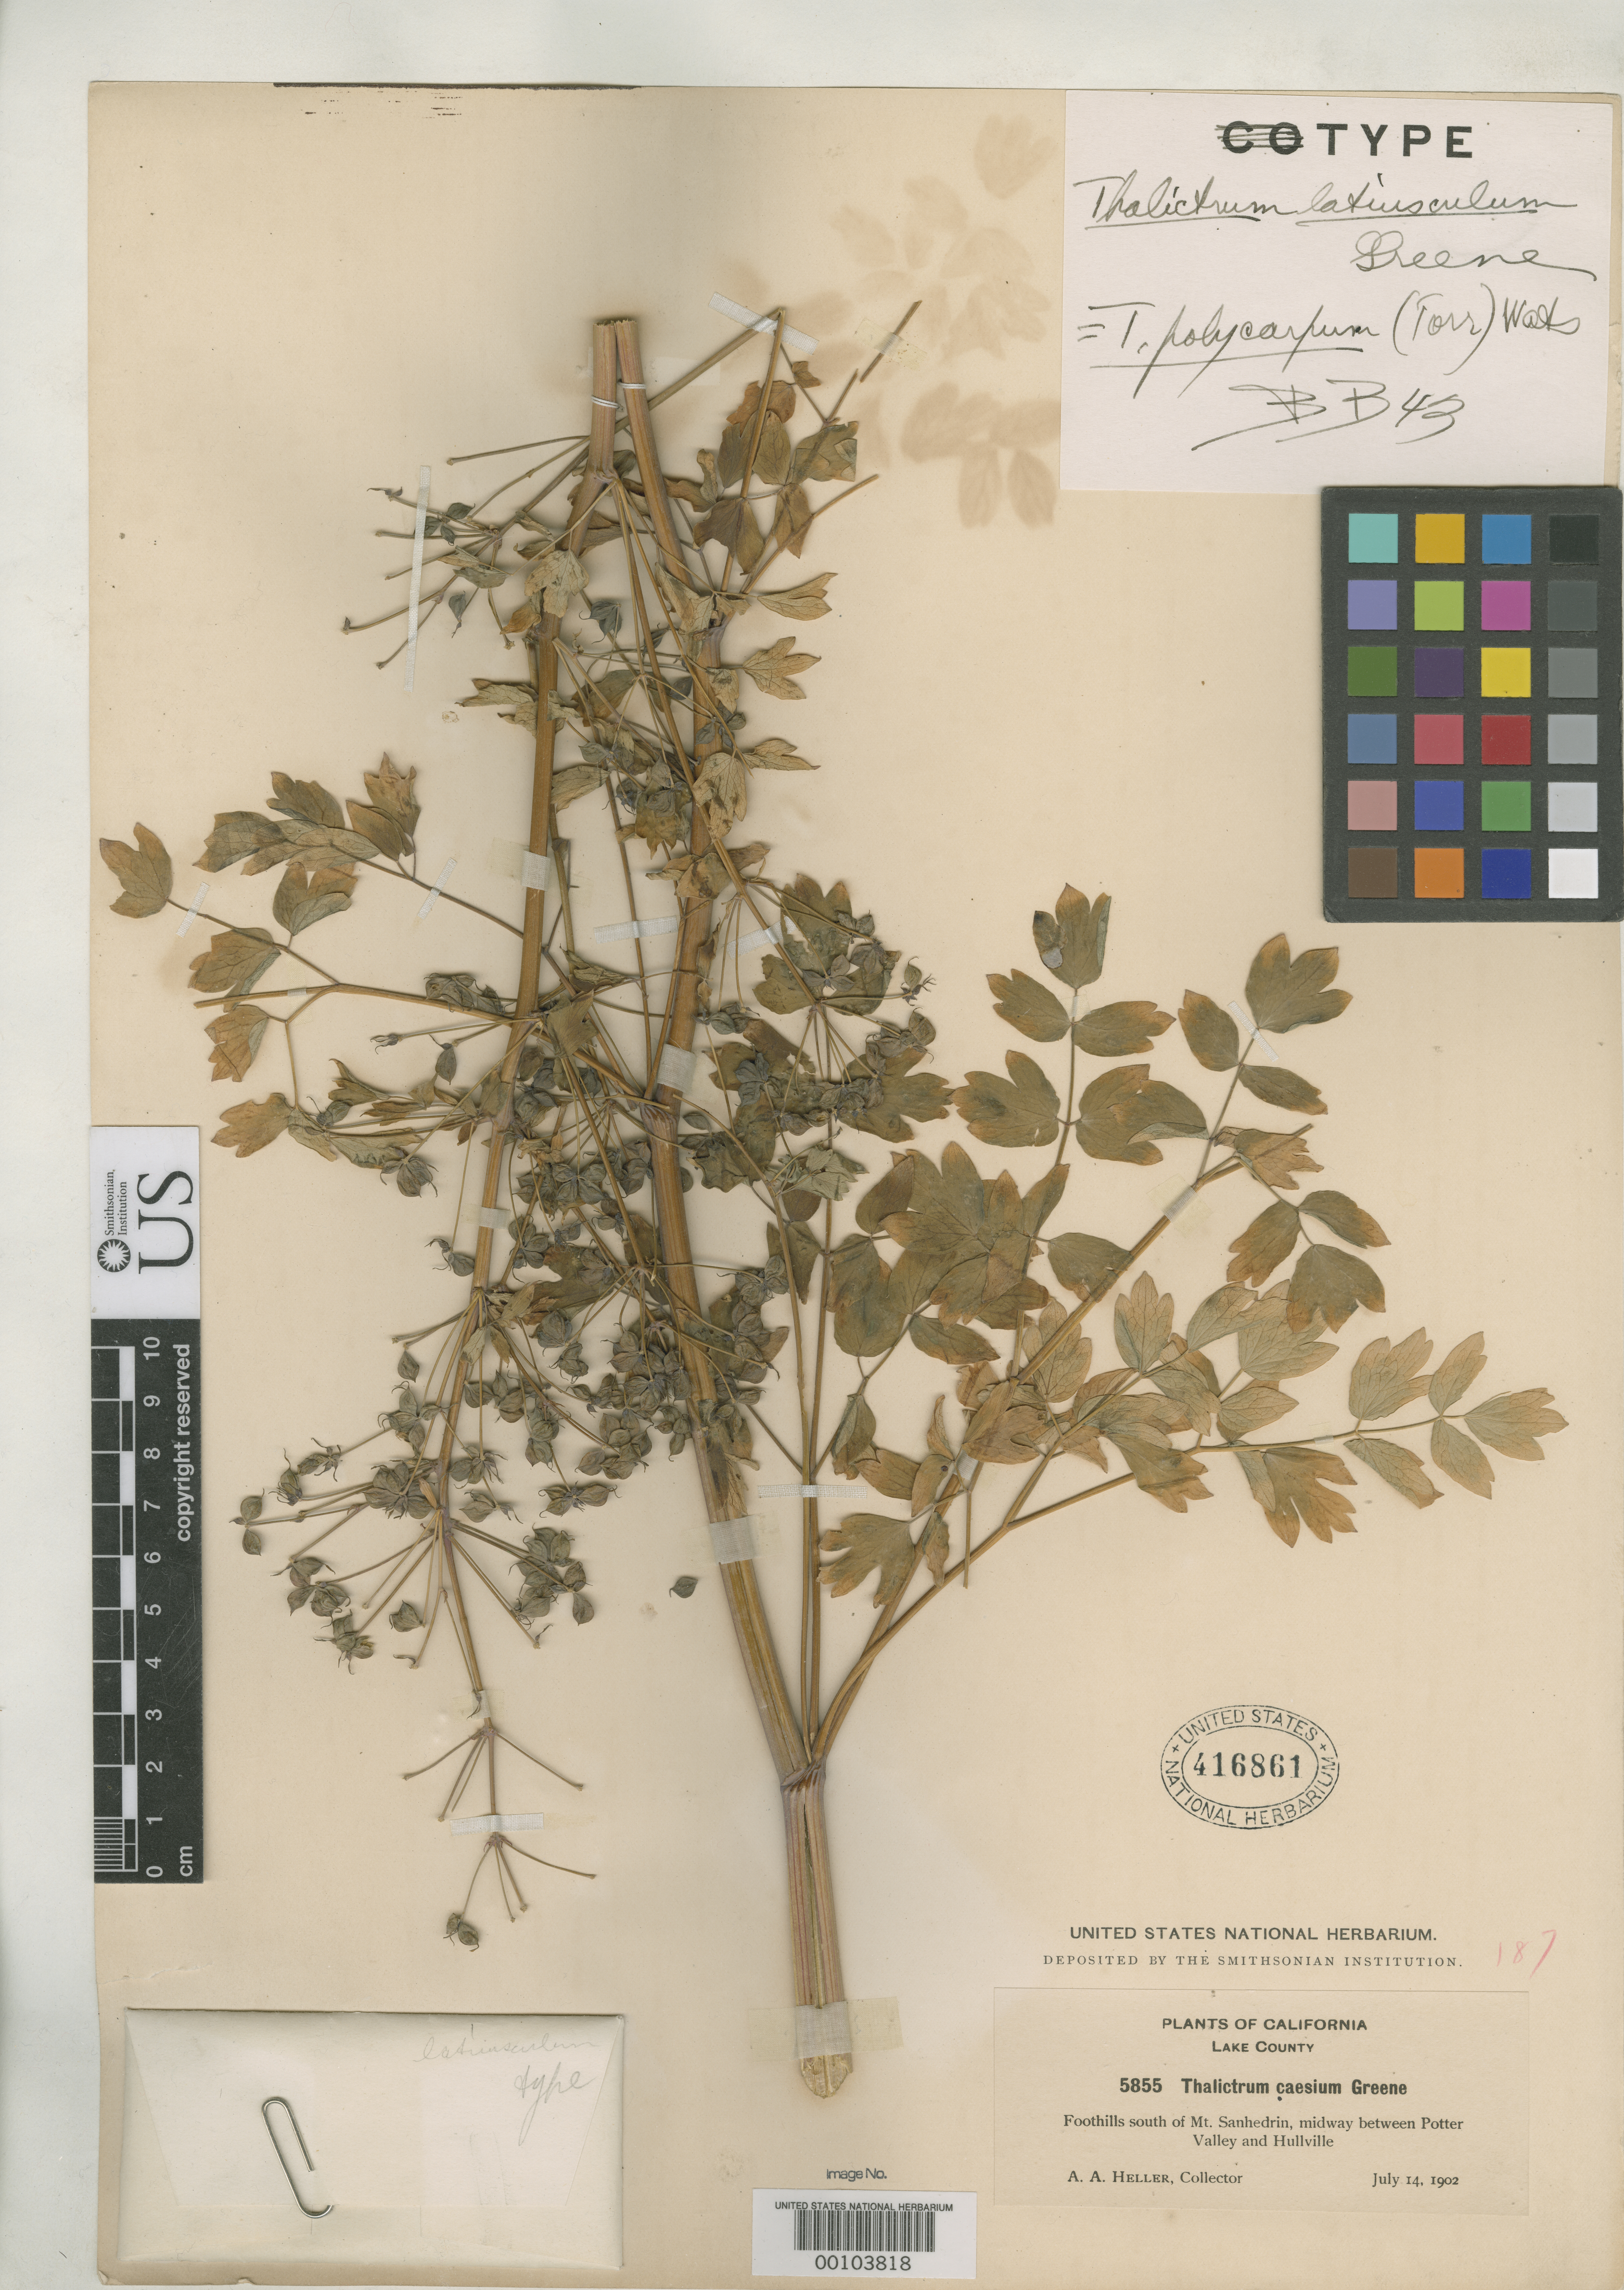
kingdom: Plantae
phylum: Tracheophyta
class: Magnoliopsida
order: Ranunculales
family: Ranunculaceae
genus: Thalictrum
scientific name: Thalictrum latiusculum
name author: Greene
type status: Isotype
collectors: A. A. Heller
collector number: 5855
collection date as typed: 14 Jul 1902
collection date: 1902-07-14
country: United States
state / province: California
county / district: Lake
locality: Foothills S of Mt. Sanhedrin, midway between Potter Valley & Hullville.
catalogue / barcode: US 416861